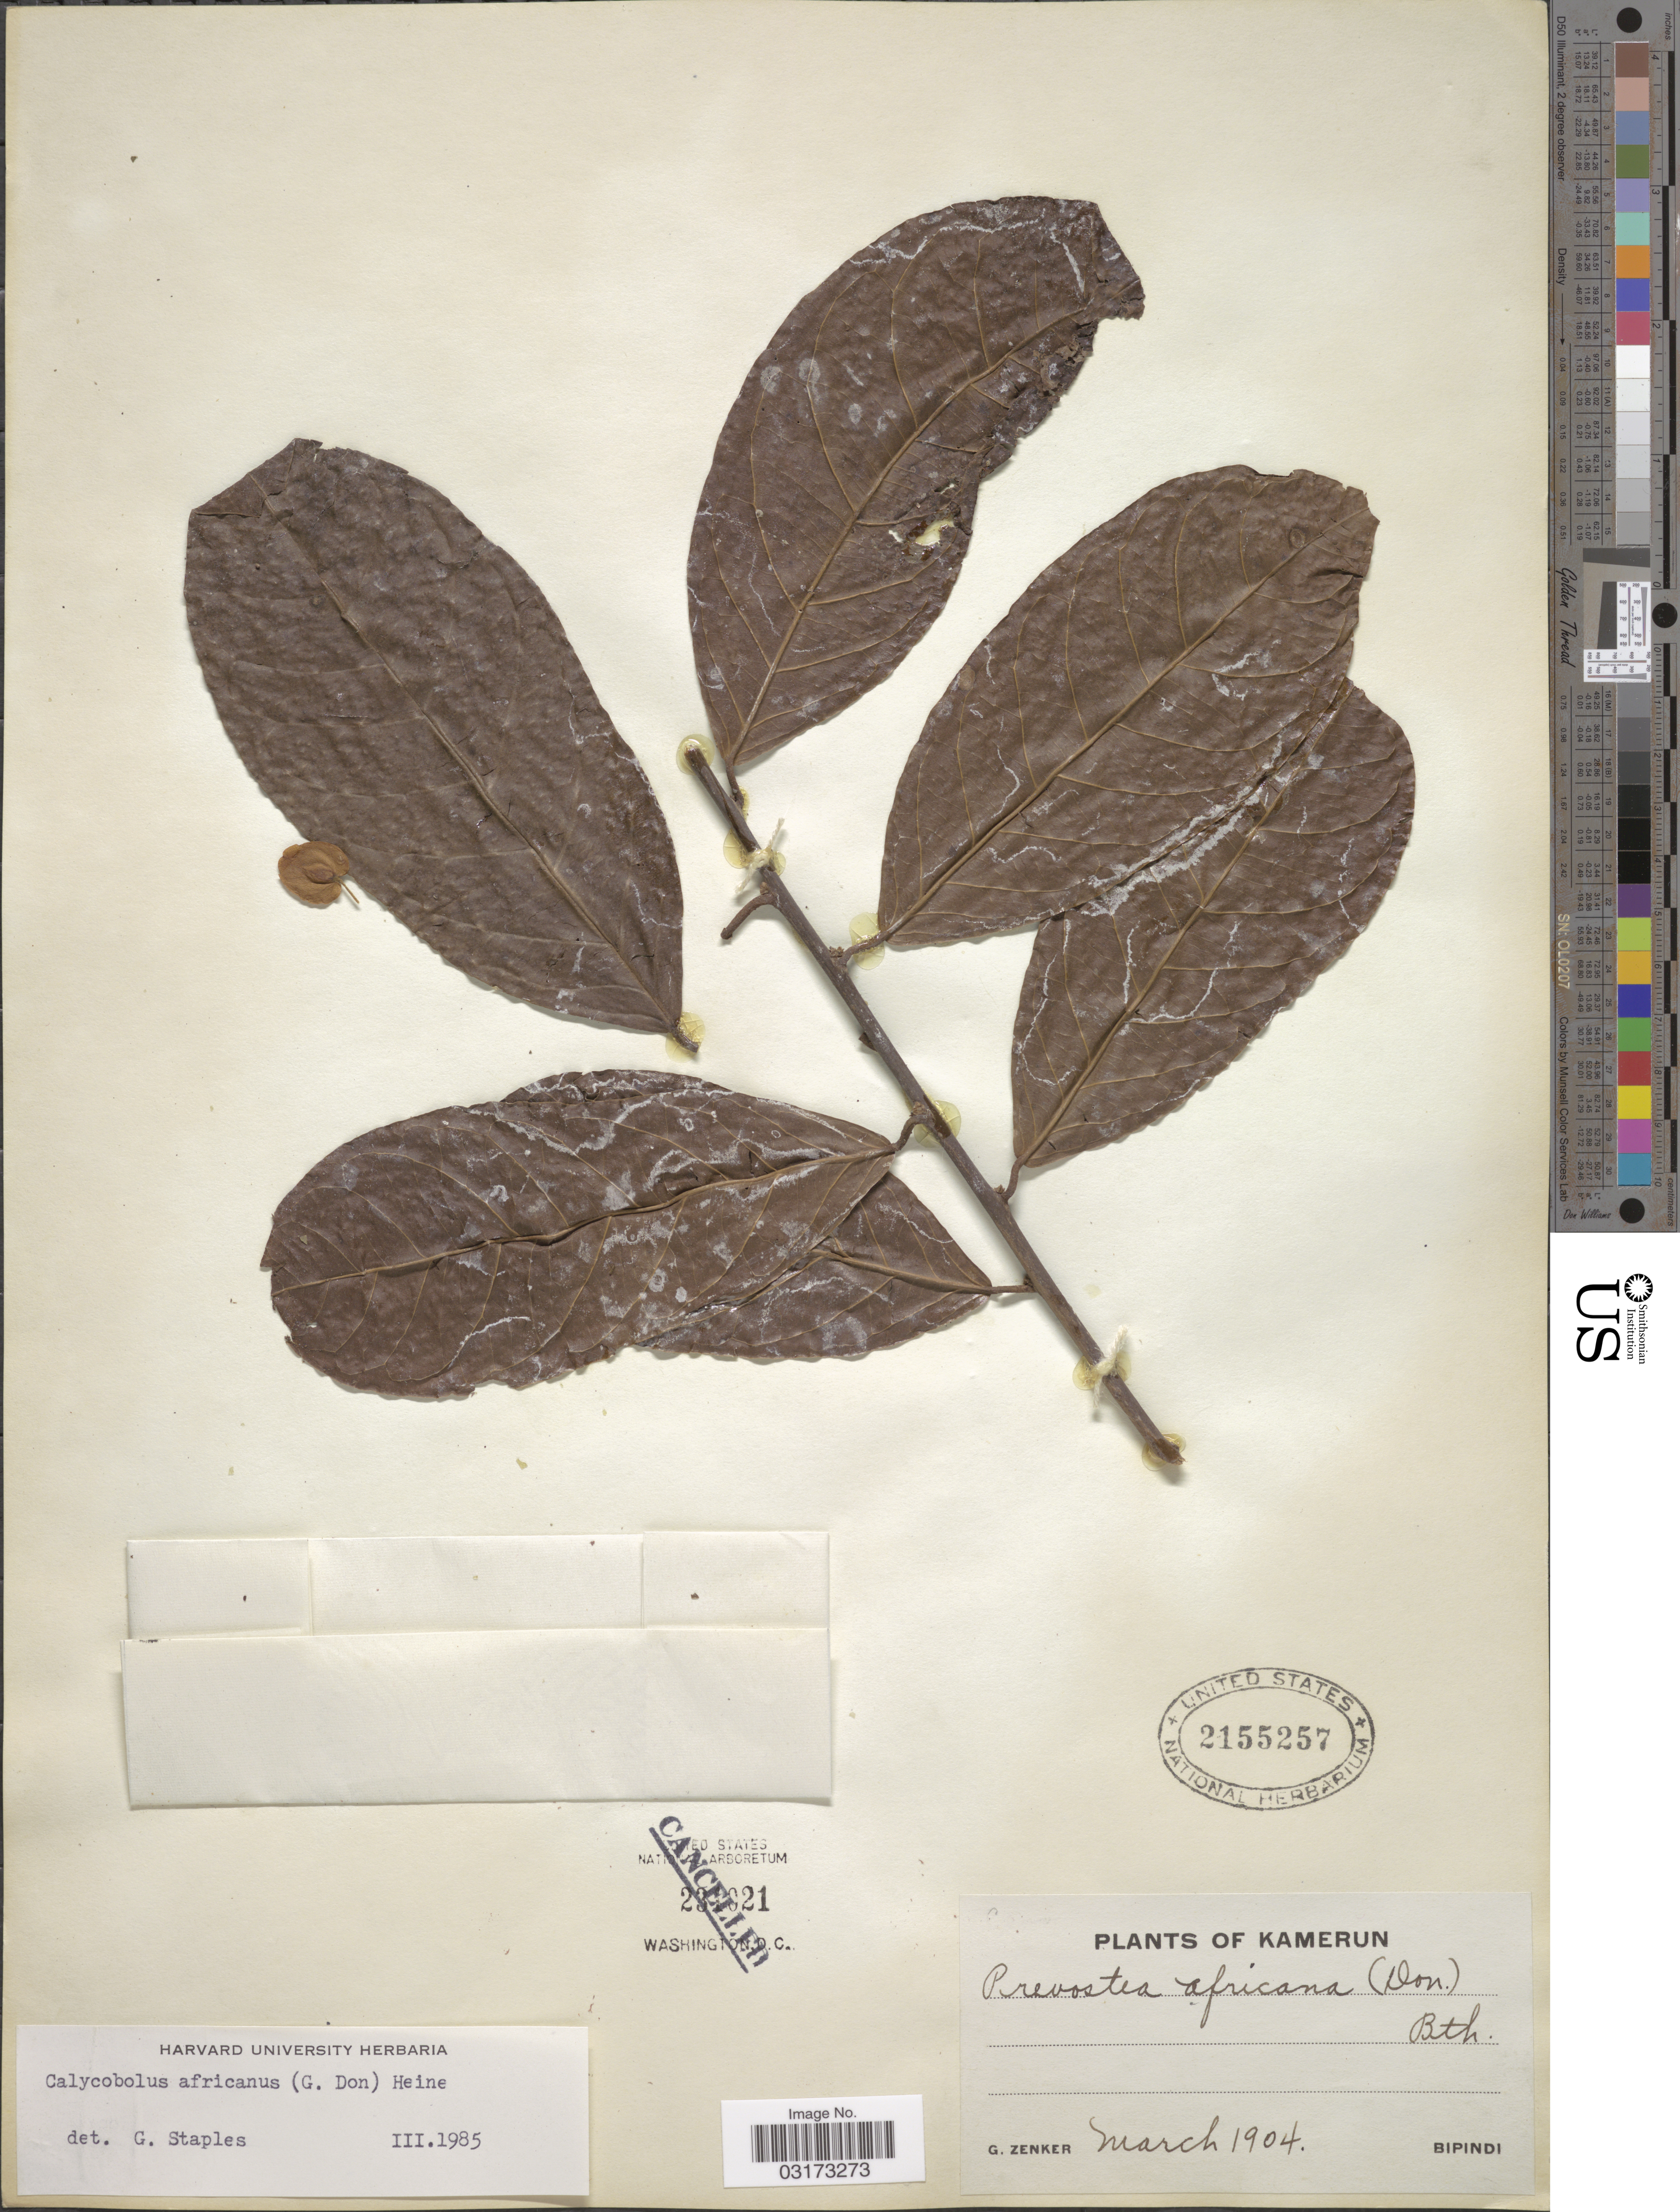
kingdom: Plantae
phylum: Tracheophyta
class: Magnoliopsida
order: Solanales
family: Convolvulaceae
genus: Calycobolus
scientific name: Calycobolus africanus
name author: (G. Don) Heine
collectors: G. A. Zenker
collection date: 1904-03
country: Cameroon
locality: Kamerun. Bipindi.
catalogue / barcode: US 2155257